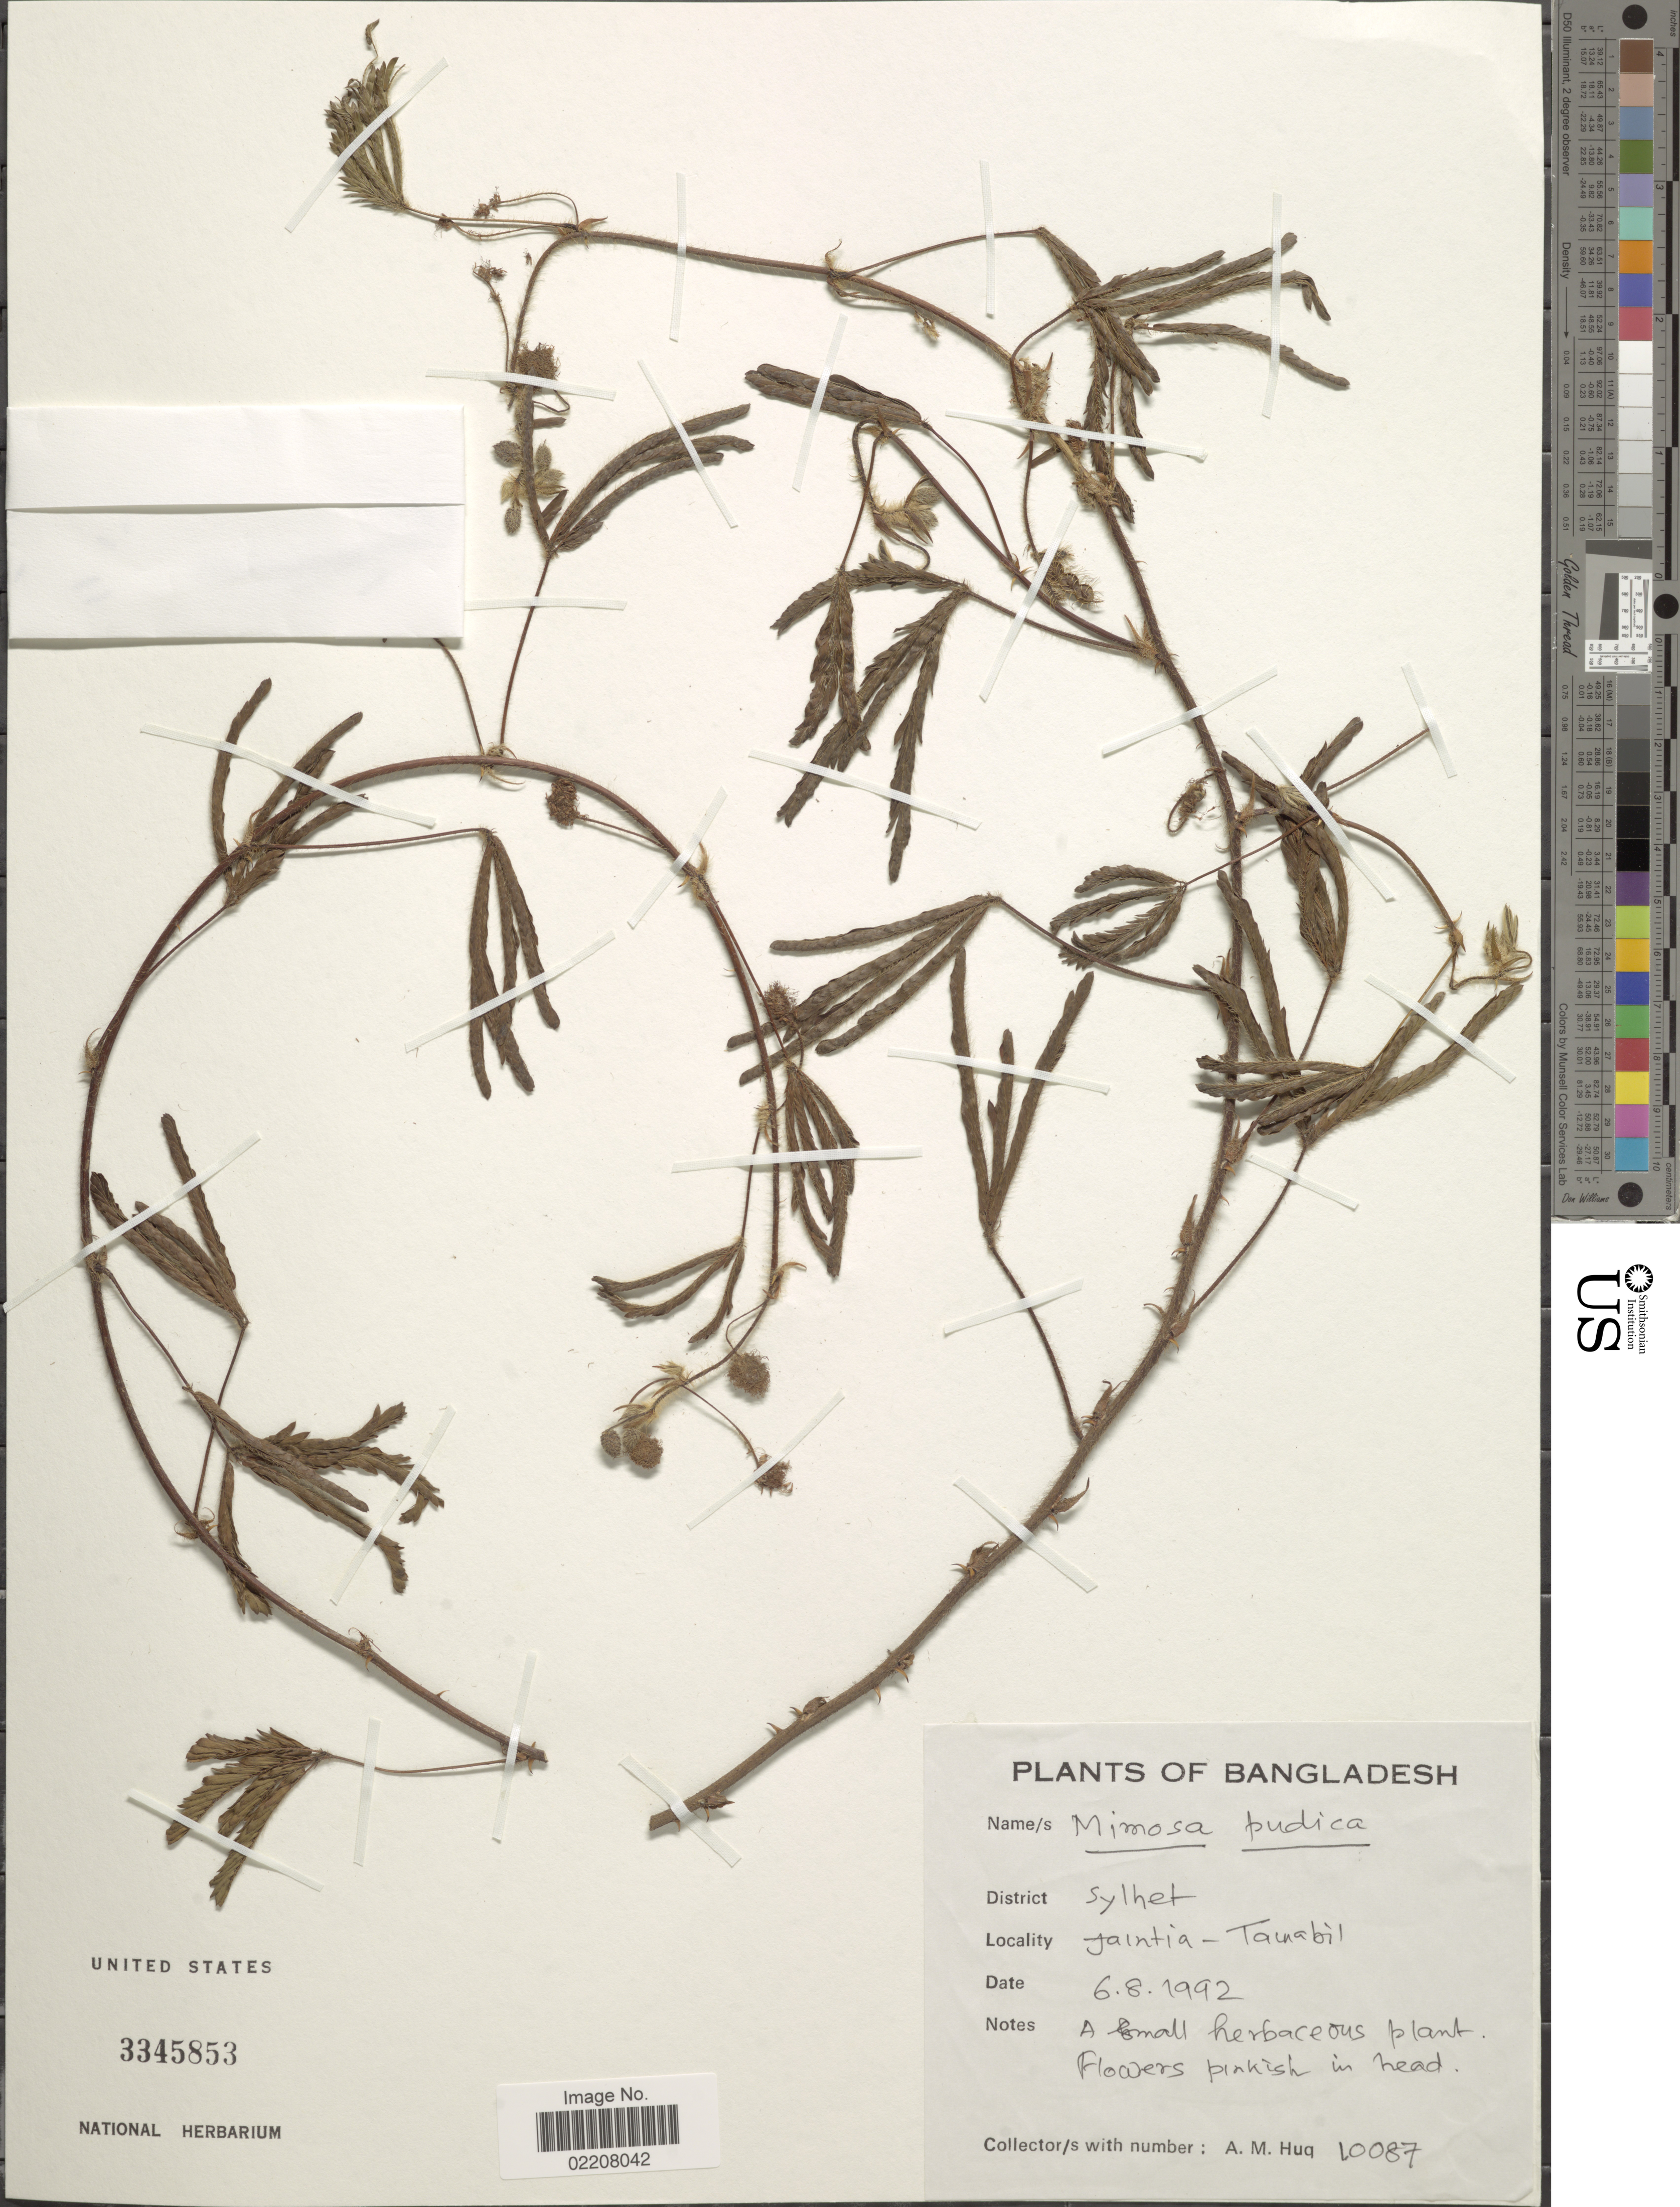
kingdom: Plantae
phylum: Tracheophyta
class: Magnoliopsida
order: Fabales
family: Fabaceae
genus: Mimosa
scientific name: Mimosa pudica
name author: L.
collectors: A. M. Huq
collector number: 10087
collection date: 1992-08-06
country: Bangladesh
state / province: Sylhet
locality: District Sylhet, Jaintia-Tauabil. [interpreted]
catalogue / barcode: US 3345853